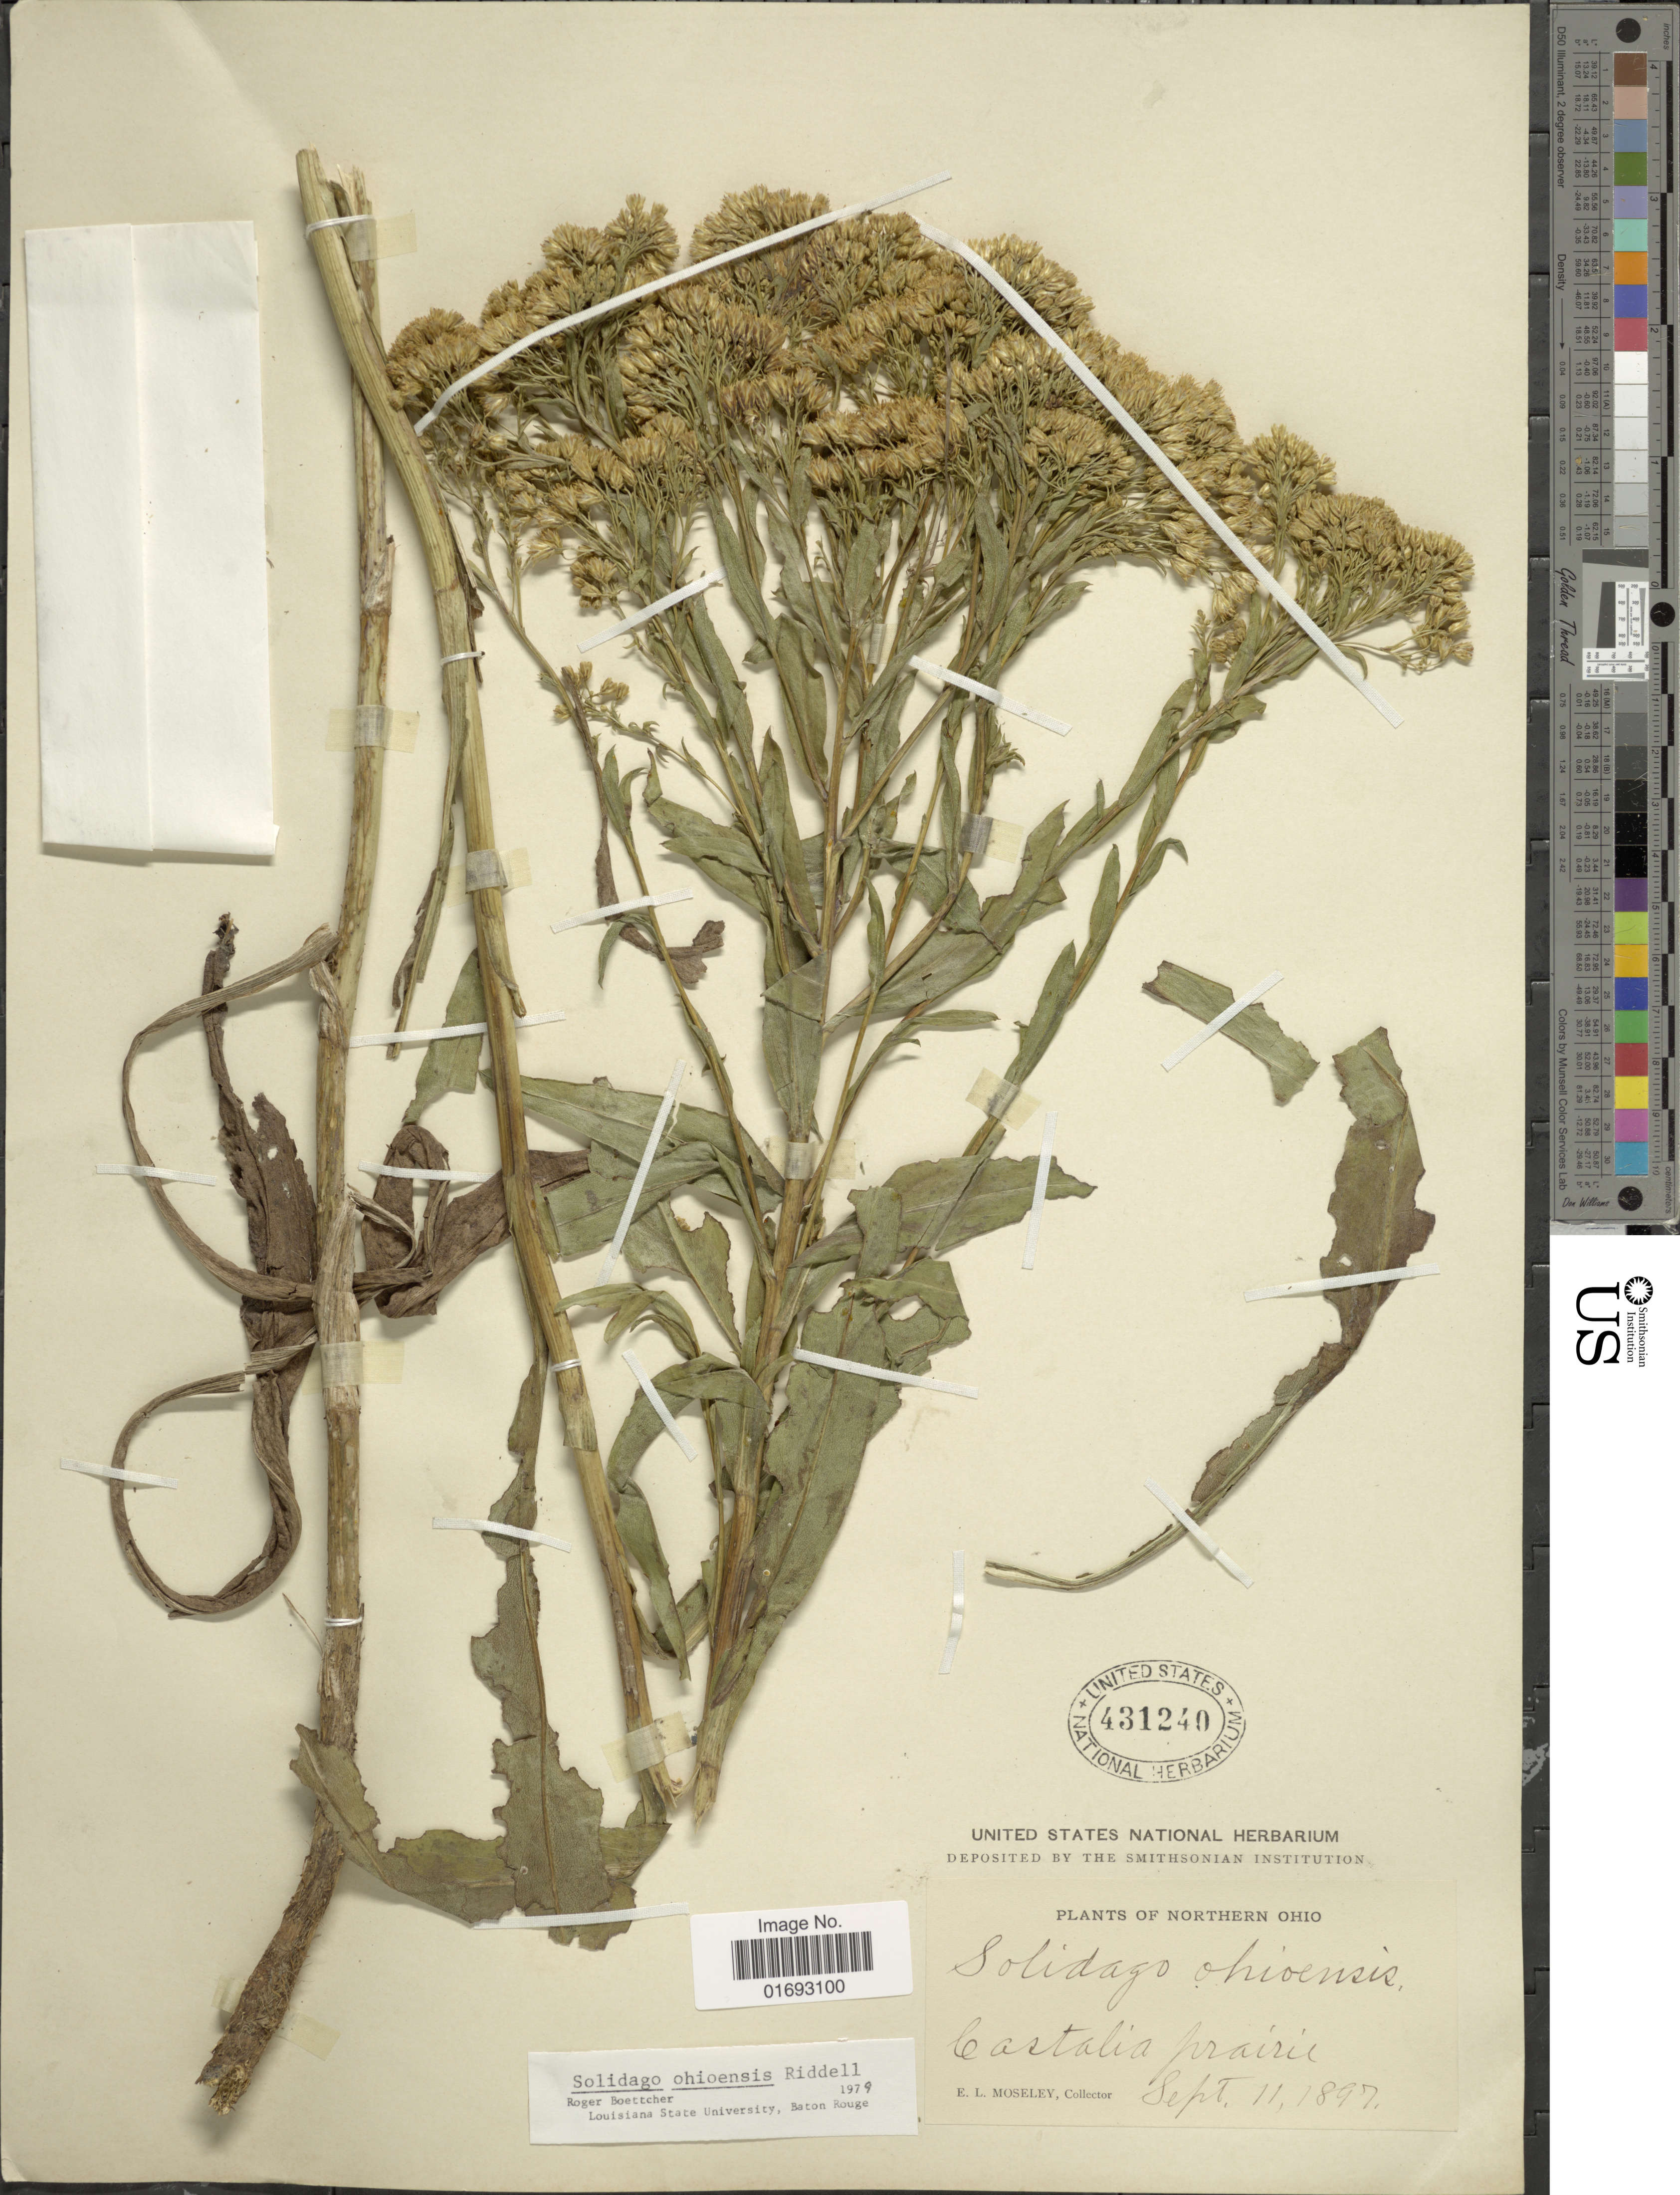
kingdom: Plantae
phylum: Tracheophyta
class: Magnoliopsida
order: Asterales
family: Asteraceae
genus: Oligoneuron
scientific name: Oligoneuron ohioense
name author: (Riddell) G.N. Jones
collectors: E. Moseley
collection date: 1897-09-11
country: United States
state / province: Ohio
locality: Northern Ohio, Castalia prairie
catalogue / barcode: US 431240